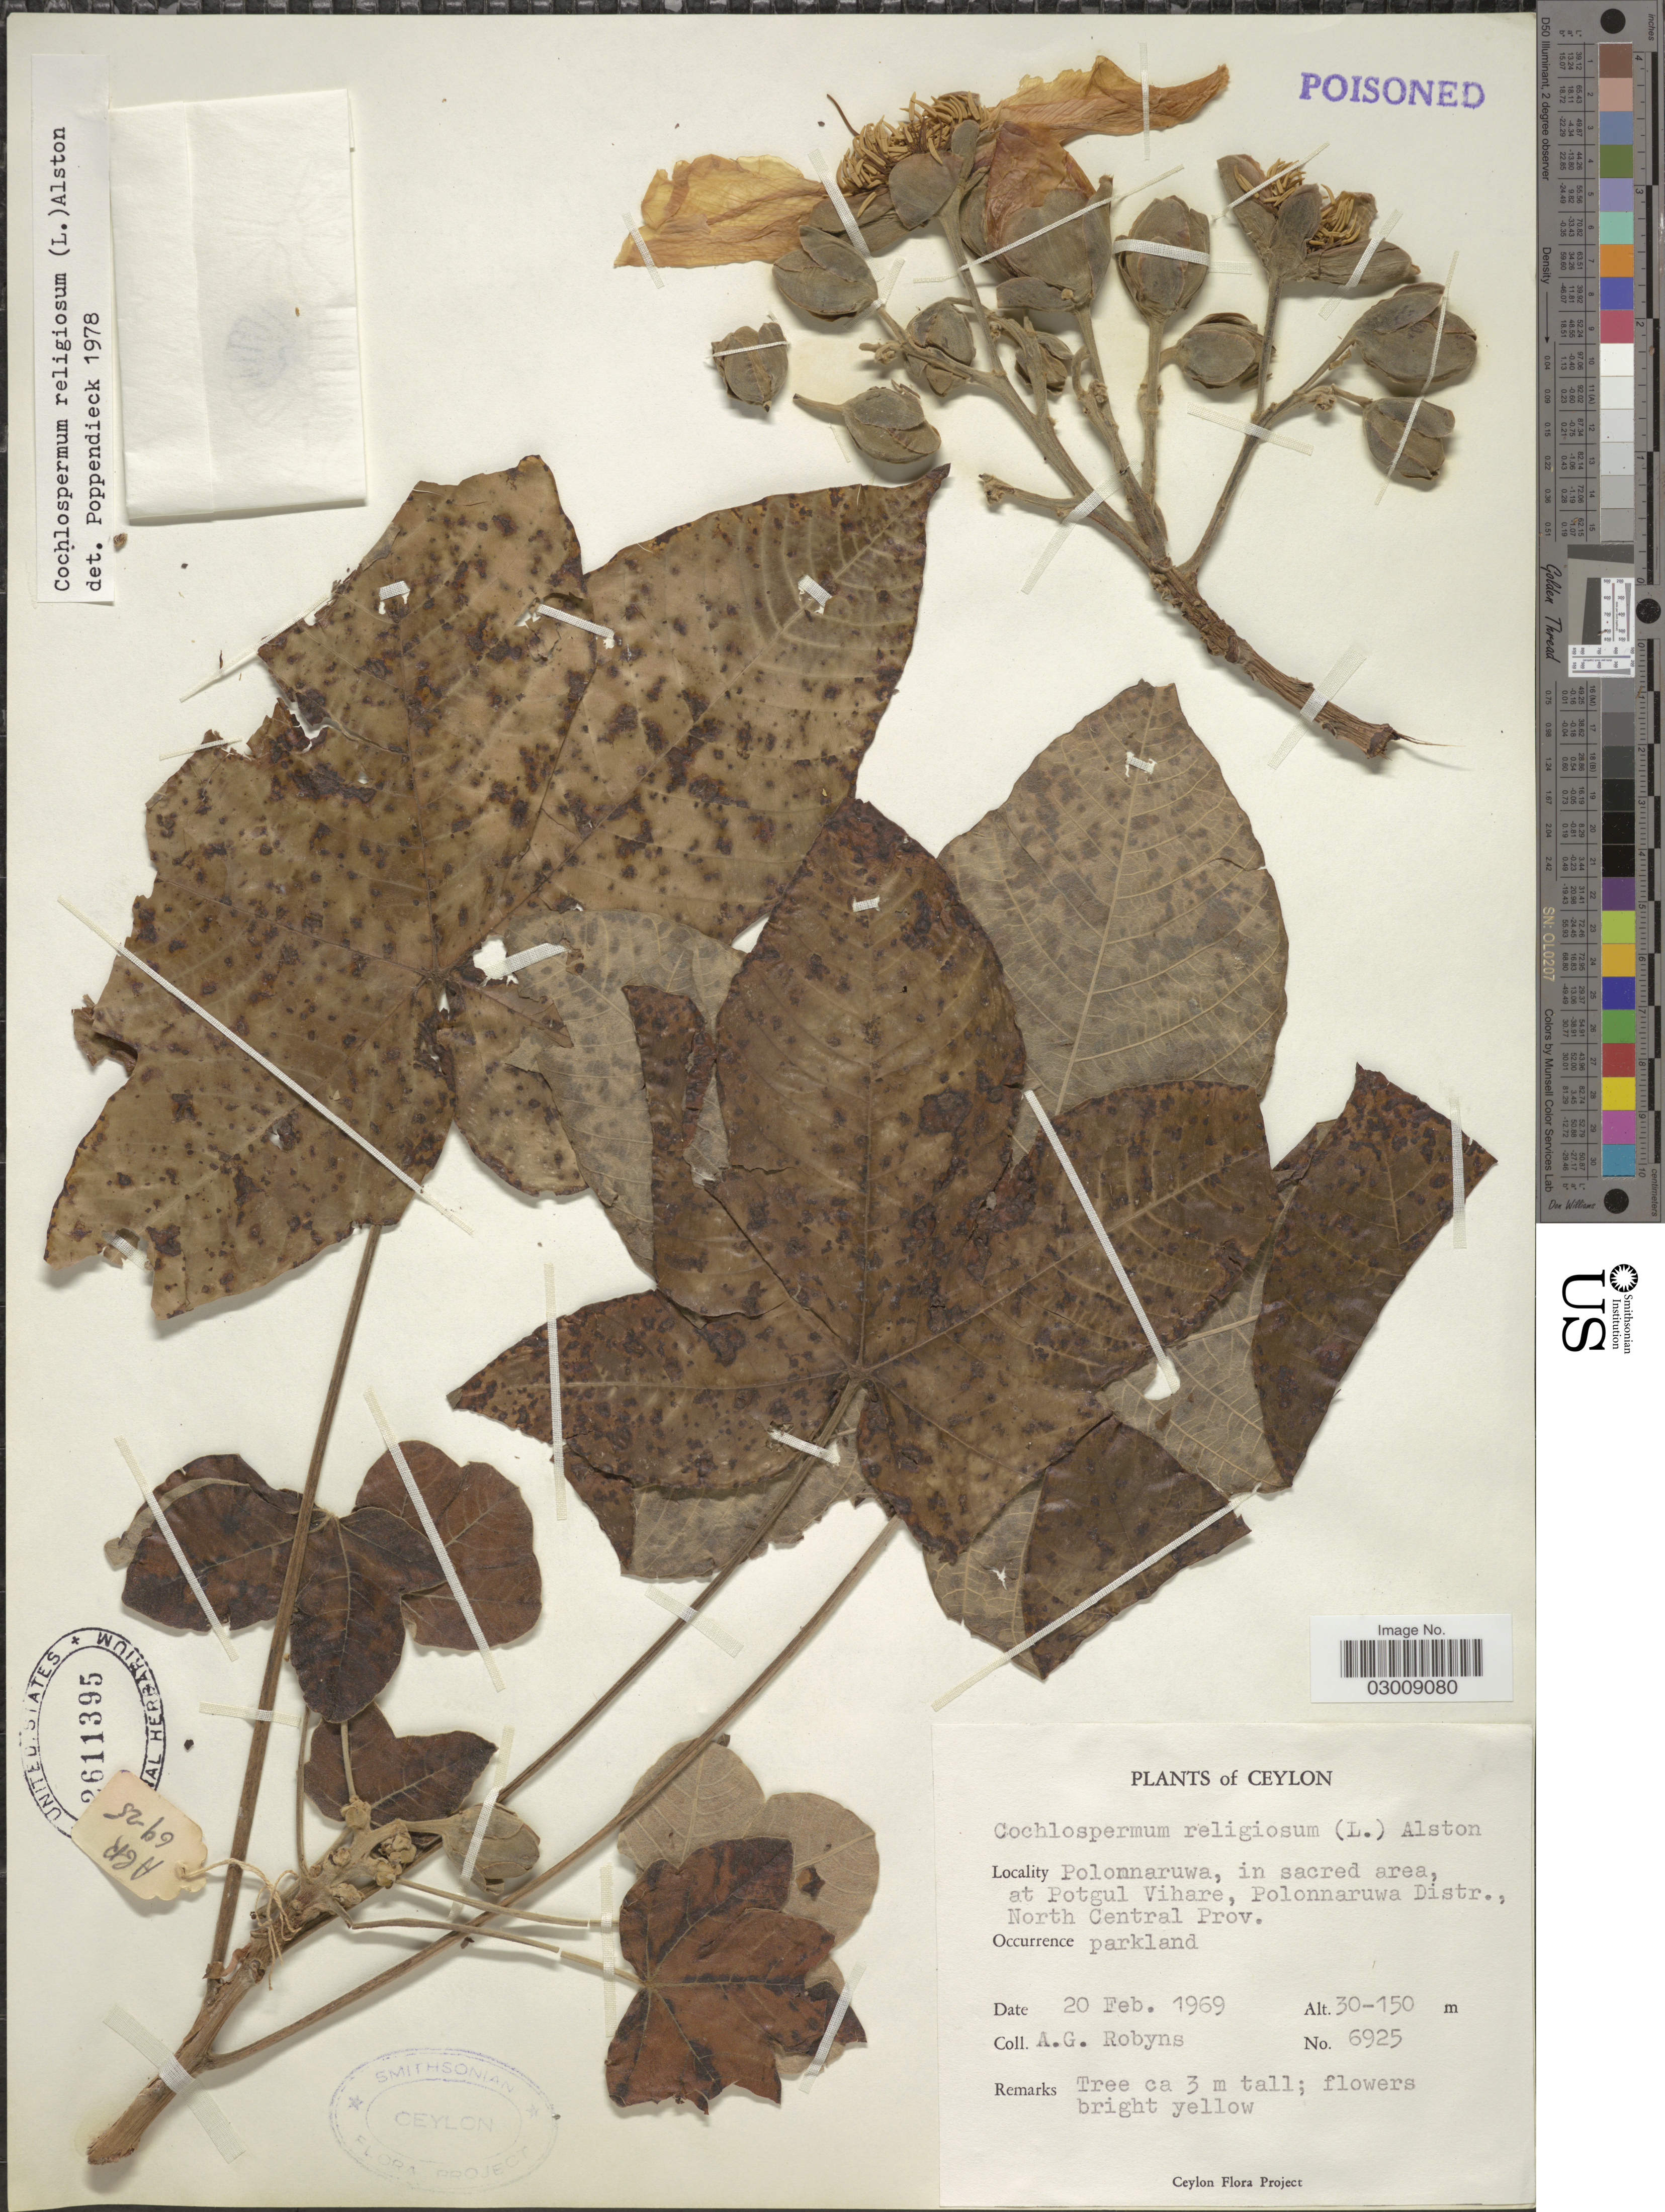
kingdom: Plantae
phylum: Tracheophyta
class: Magnoliopsida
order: Malvales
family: Cochlospermaceae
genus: Cochlospermum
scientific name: Cochlospermum religiosum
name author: (L.) Alston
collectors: A. Robyns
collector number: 6925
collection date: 1969-02-20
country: Sri Lanka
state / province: North Central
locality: Ceylon. Polonnaruwa, in sacred area, at Potgul Vihare, Polonnaruwa Distr., parkland.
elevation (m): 30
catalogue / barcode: US 2611395